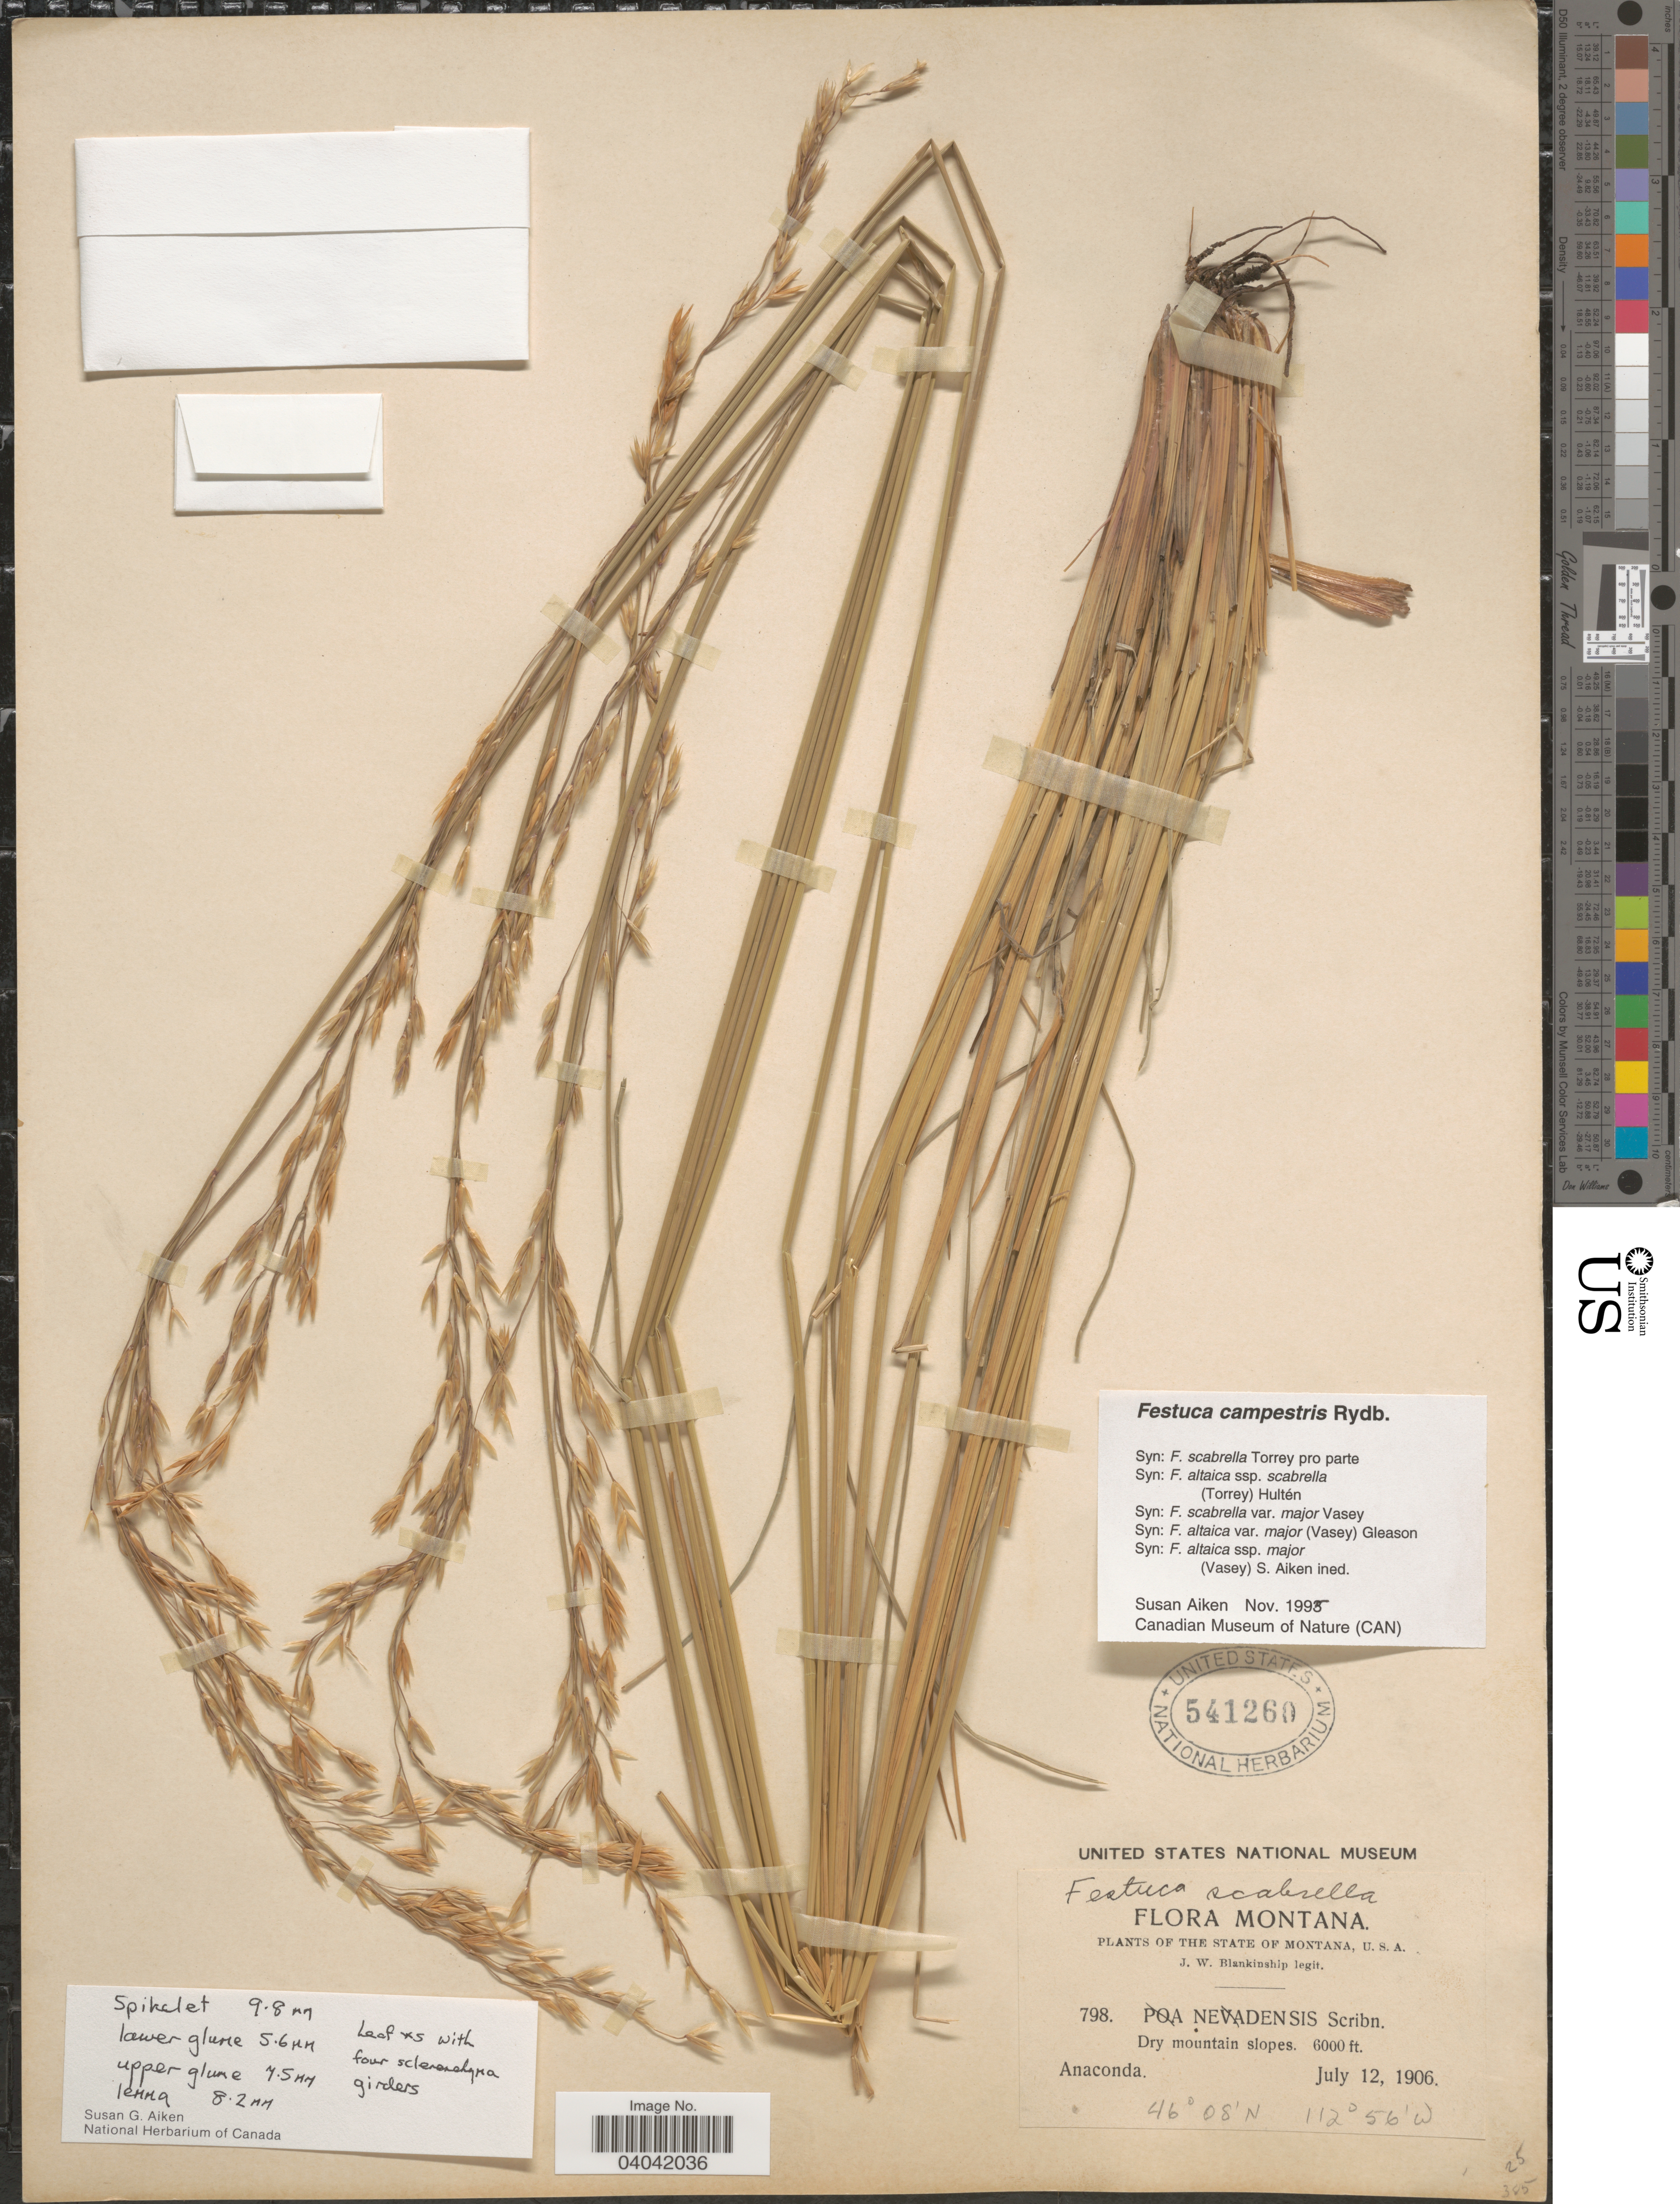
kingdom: Plantae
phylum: Tracheophyta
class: Liliopsida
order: Poales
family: Poaceae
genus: Festuca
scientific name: Festuca campestris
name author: Rydb.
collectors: J. W. Blankinship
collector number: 798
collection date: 1906-07-12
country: United States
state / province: Montana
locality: Anaconda.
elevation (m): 1829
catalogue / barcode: US 541260